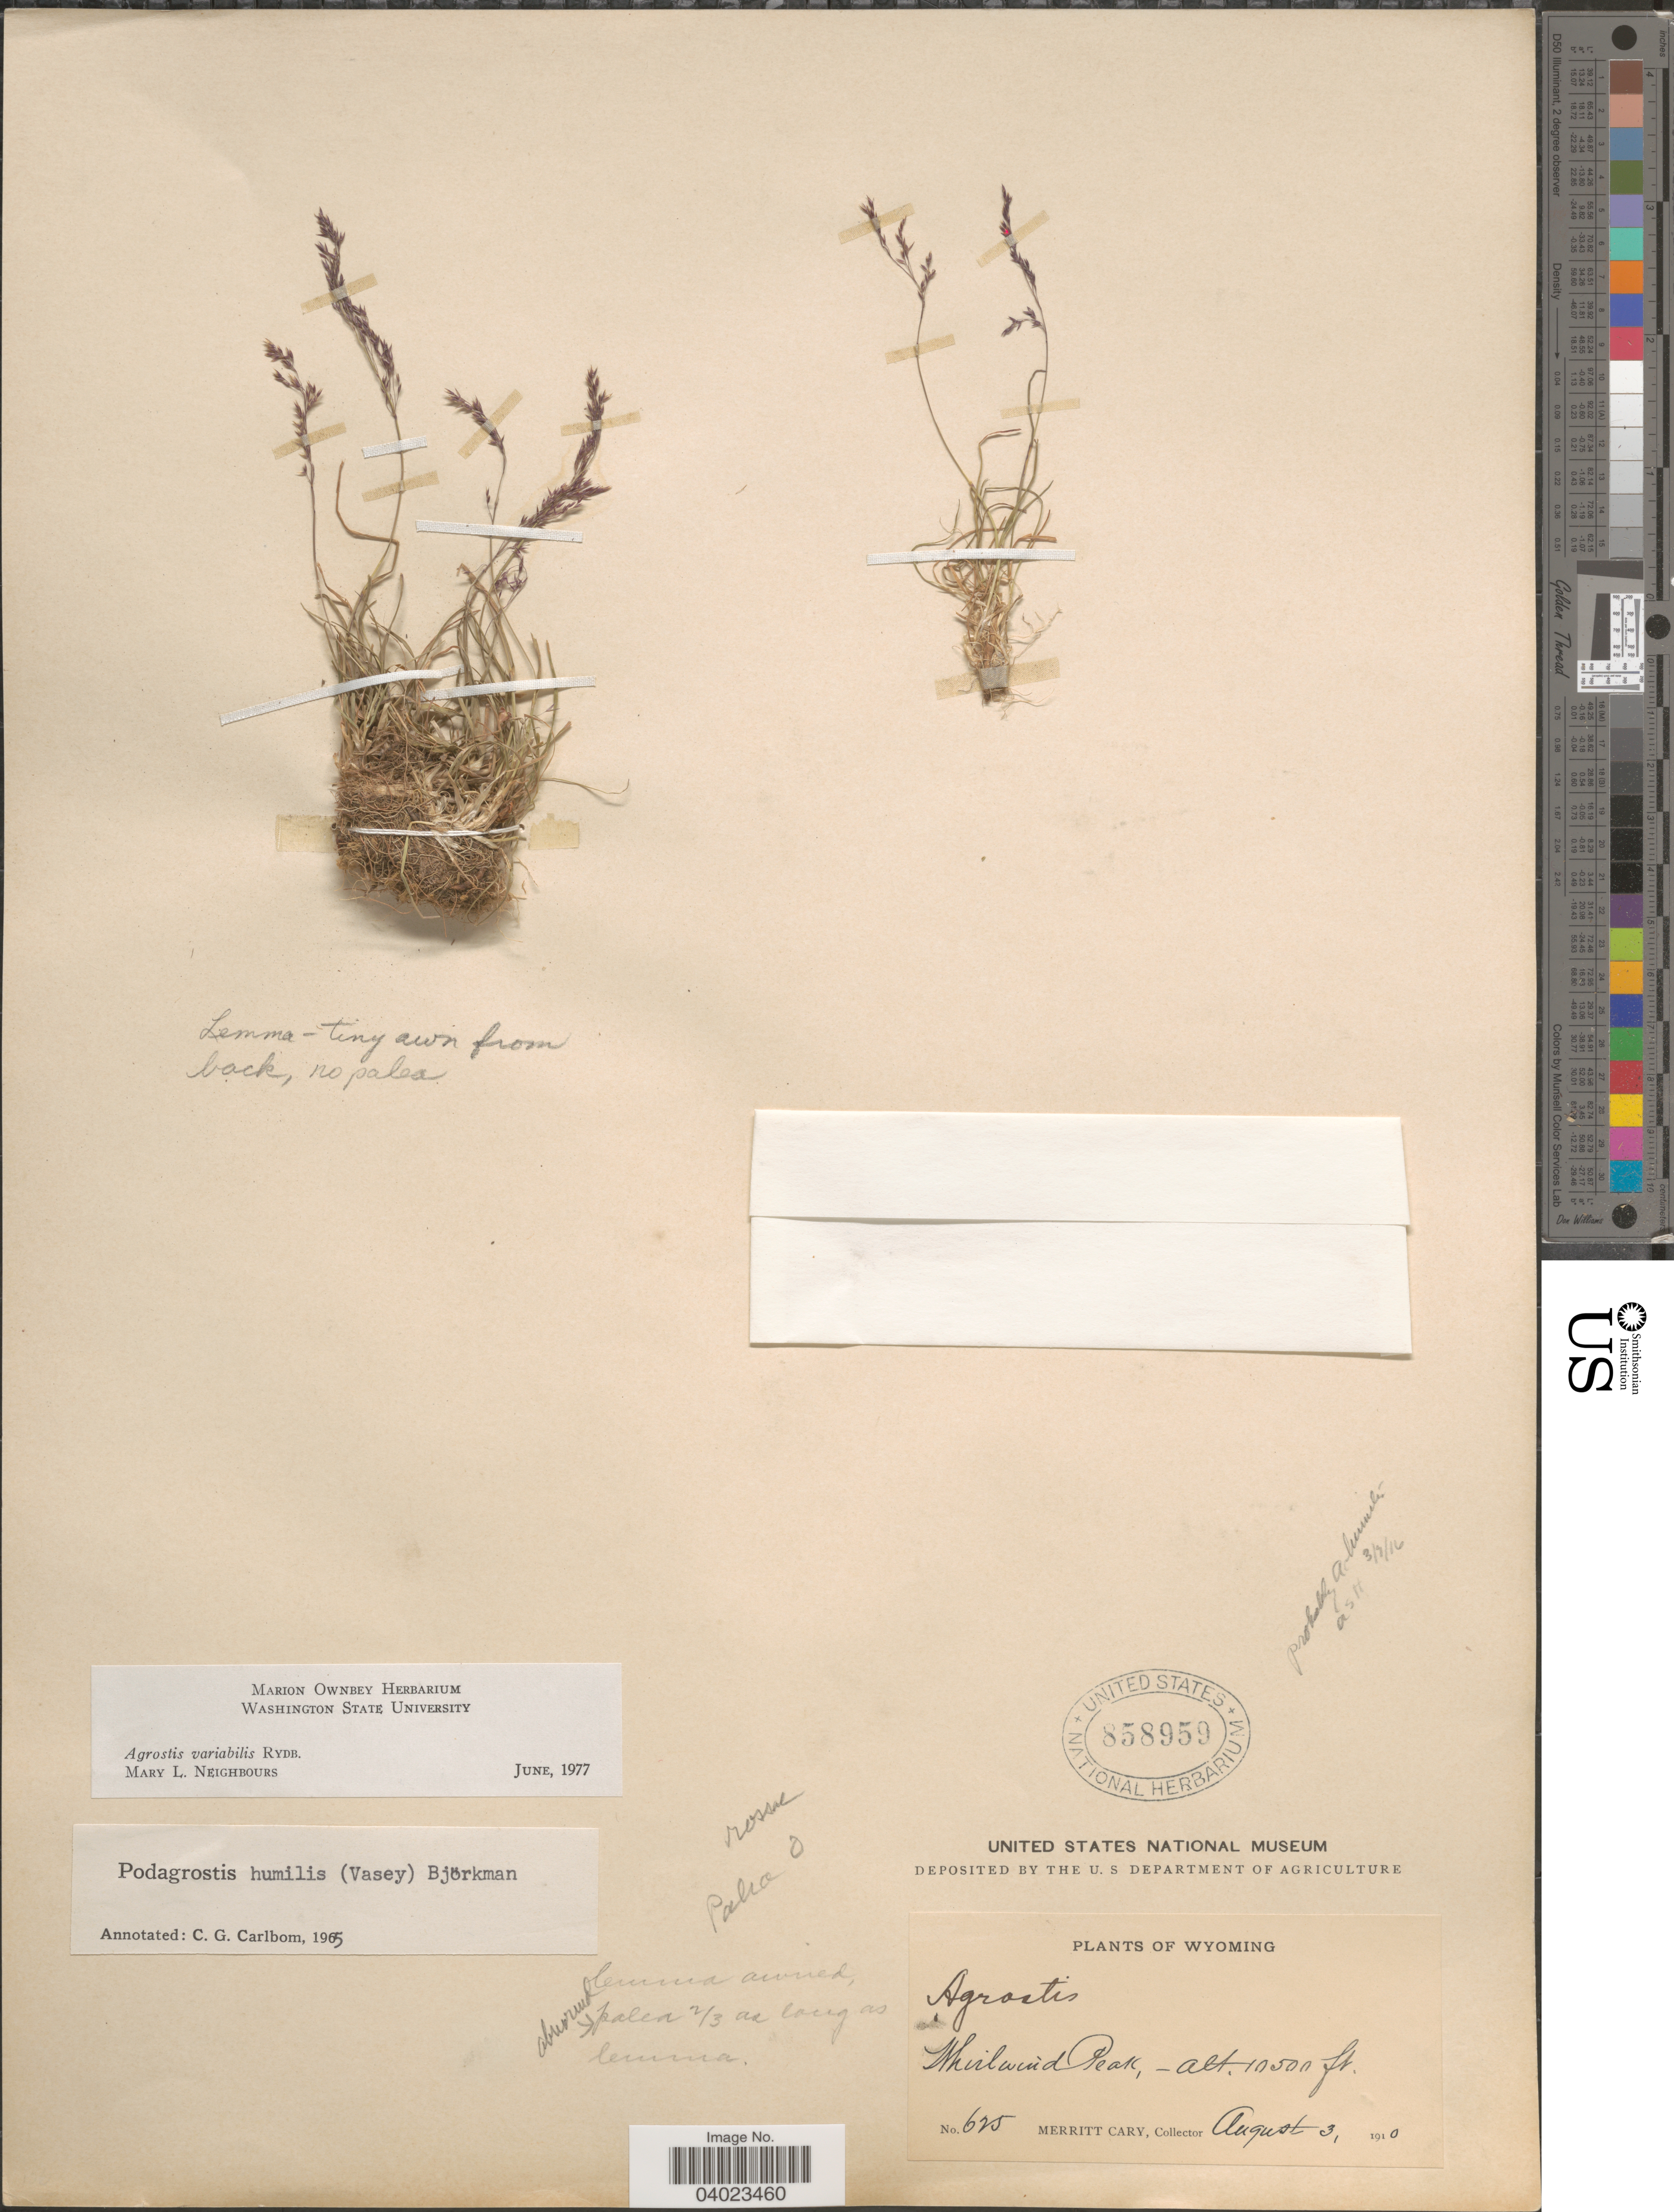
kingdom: Plantae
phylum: Tracheophyta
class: Liliopsida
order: Poales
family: Poaceae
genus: Agrostis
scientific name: Agrostis variabilis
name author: Rydb.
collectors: M. Cary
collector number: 625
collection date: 1910-08-03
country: United States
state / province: Wyoming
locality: Whirlwind Peak.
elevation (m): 3200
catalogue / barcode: US 858959